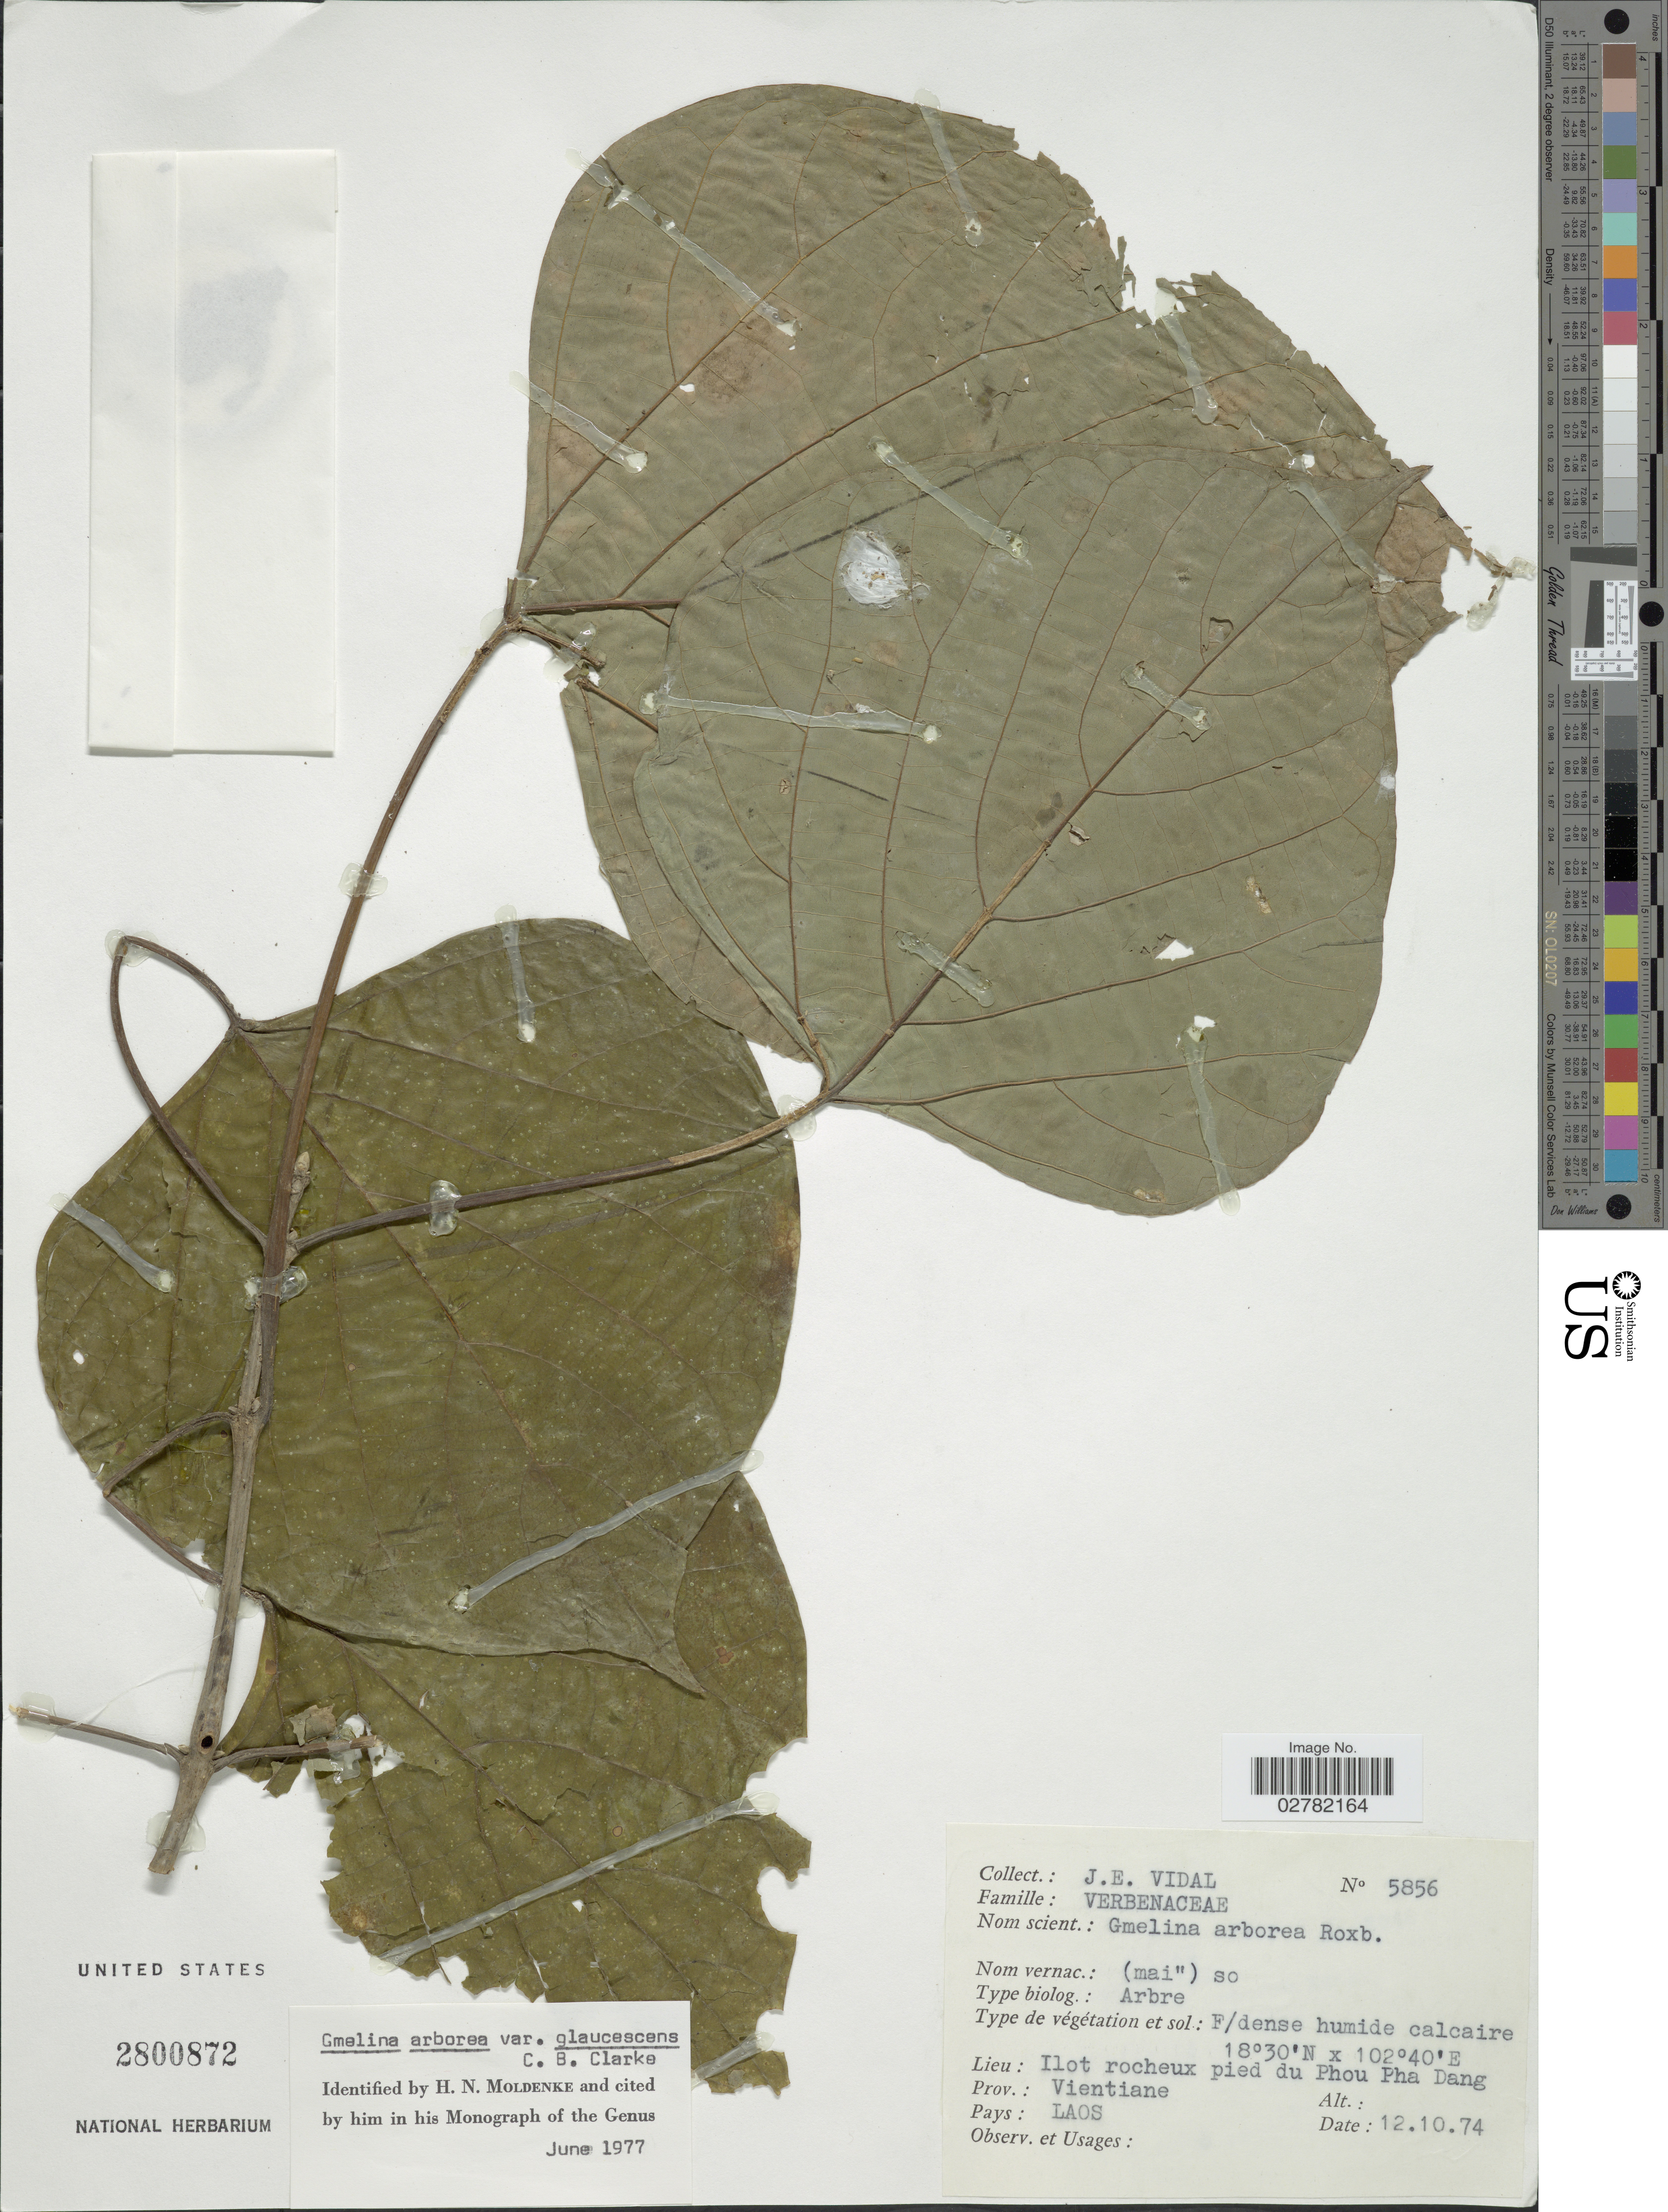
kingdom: Plantae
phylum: Tracheophyta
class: Magnoliopsida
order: Lamiales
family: Lamiaceae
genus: Gmelina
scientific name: Gmelina arborea var. glaucescens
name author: C.B. Clarke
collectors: J. E. Vidal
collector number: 5856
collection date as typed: Transcribed d/m/y: 12/10/74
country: Laos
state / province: Viangchan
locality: Ilot rocheux pied du Phou Pha Dang. Prov.: Vientiane.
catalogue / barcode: US 2800872